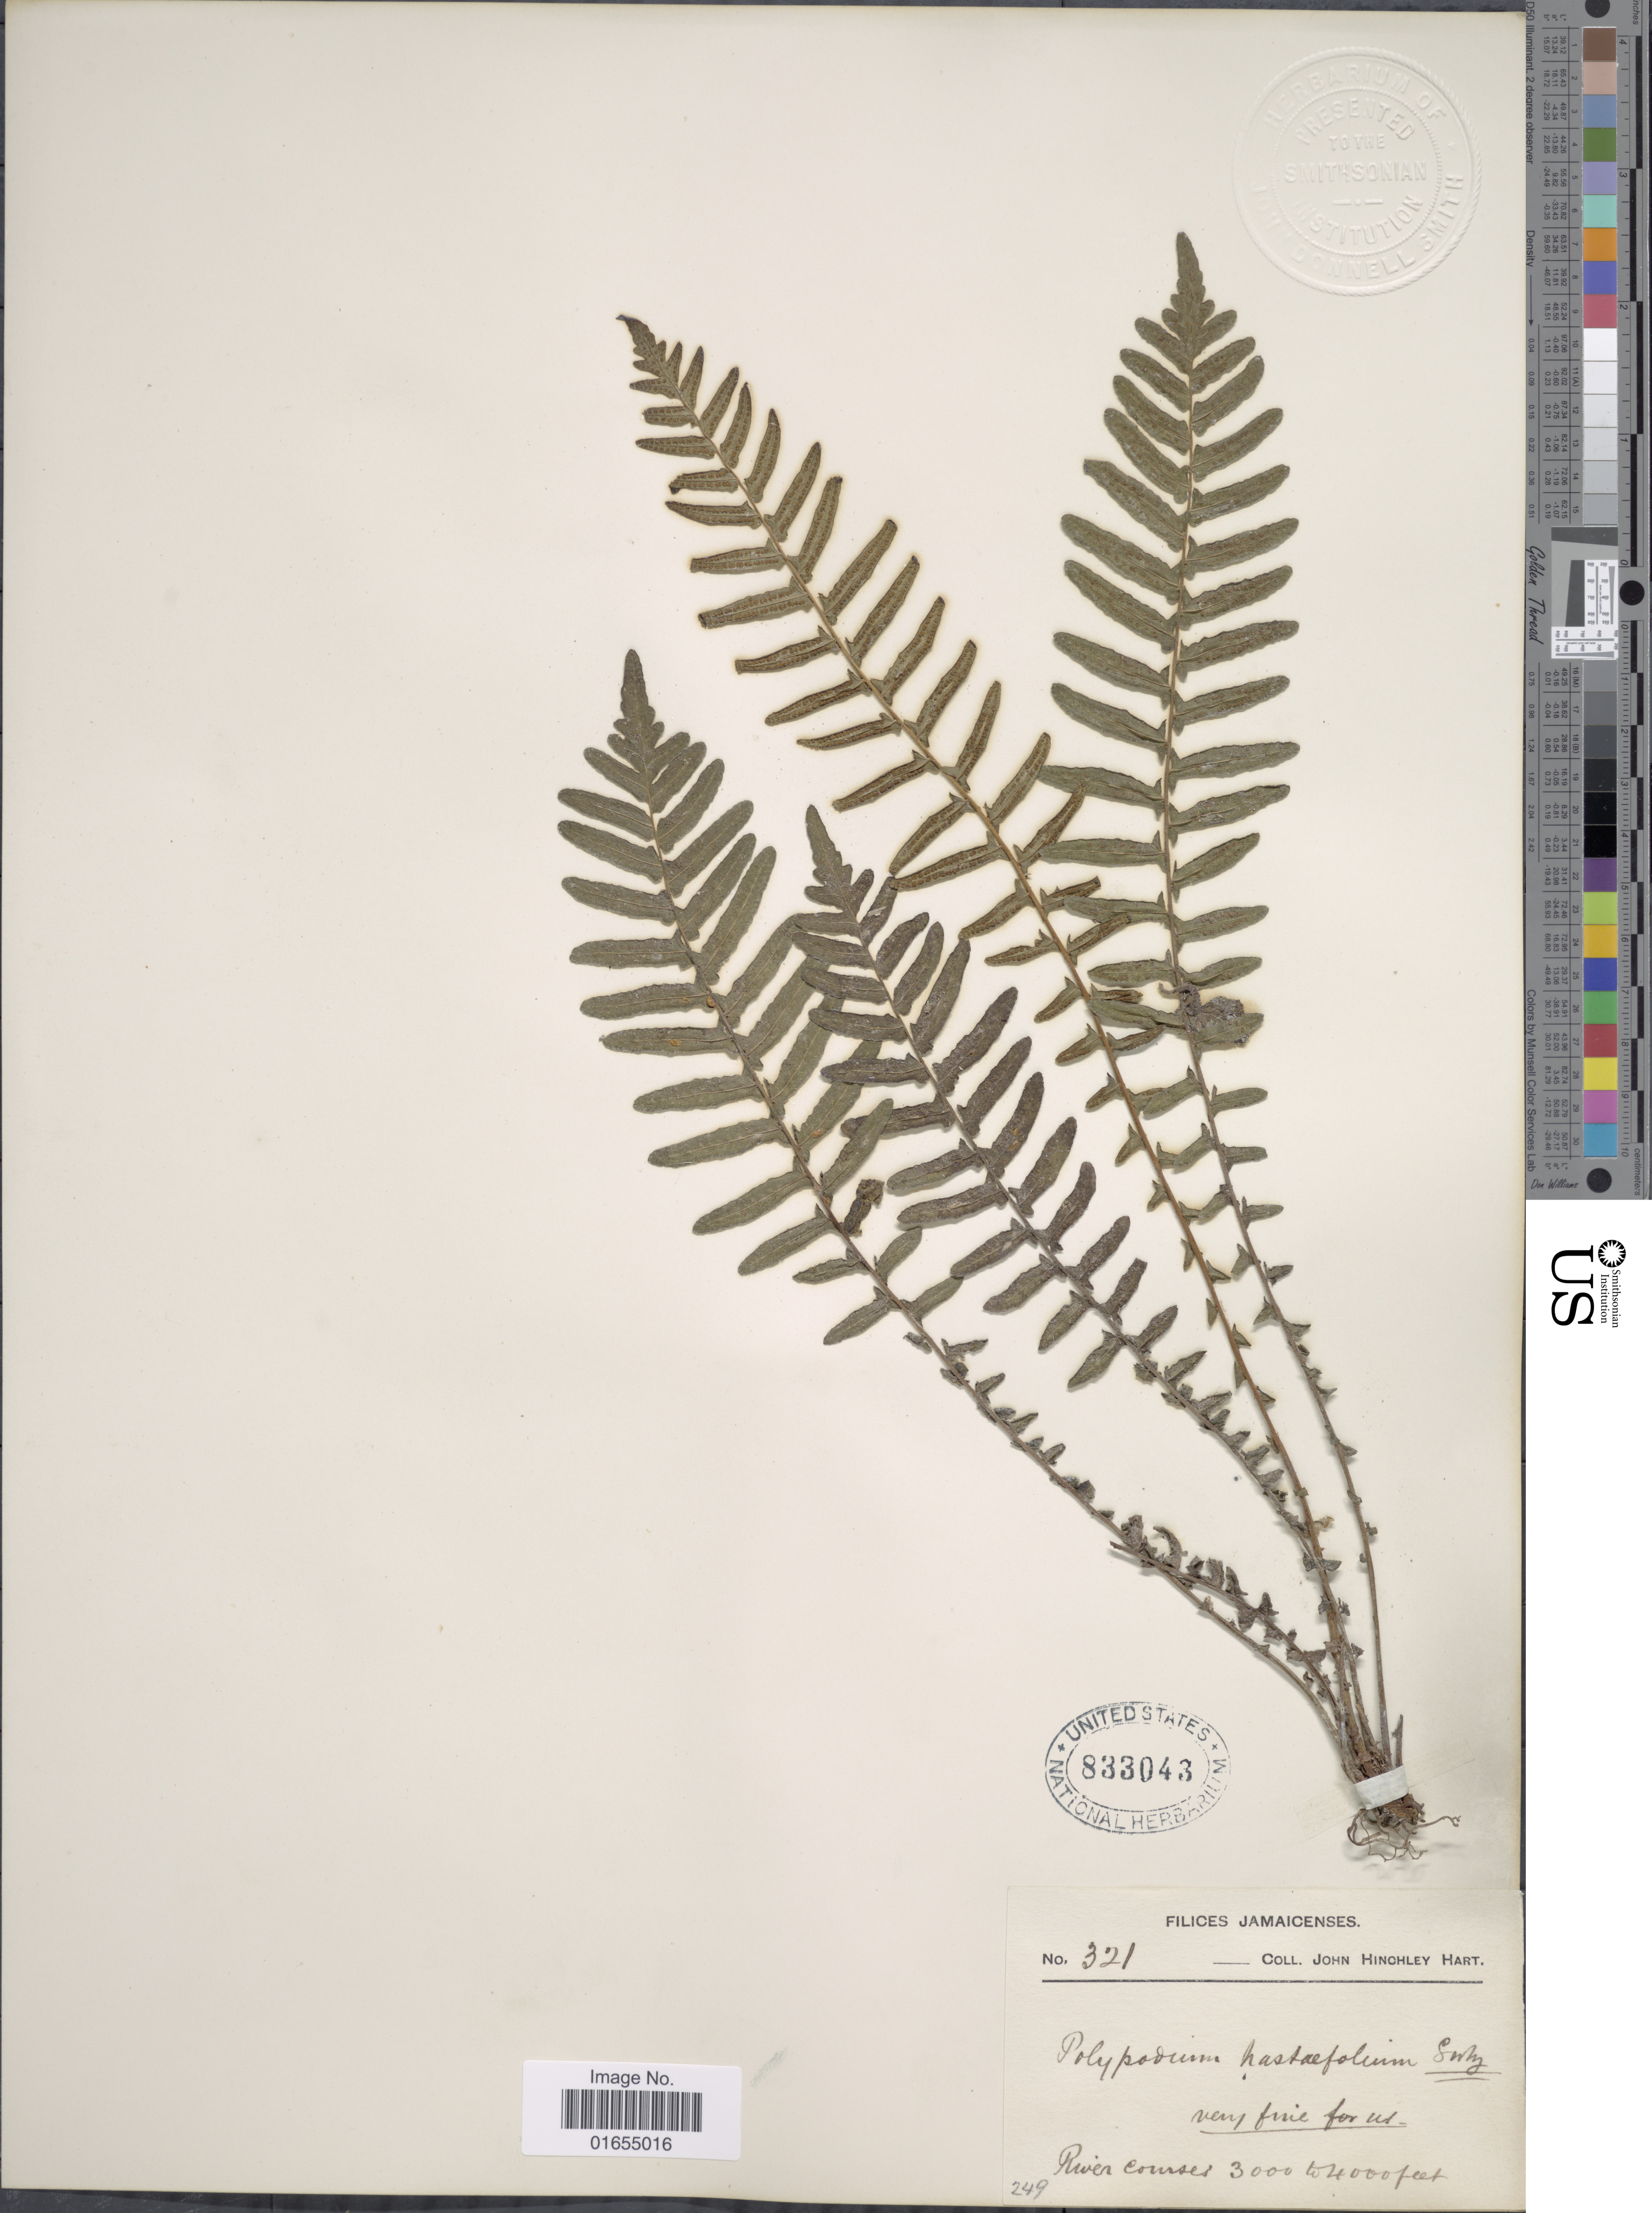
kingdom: Plantae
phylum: Tracheophyta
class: Polypodiopsida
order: Polypodiales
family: Thelypteridaceae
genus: Goniopteris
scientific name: Goniopteris sagittata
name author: (Sw.) Pic. Serm.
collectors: J. H. Hart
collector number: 321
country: Jamaica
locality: River courses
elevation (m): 914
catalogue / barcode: US 833043